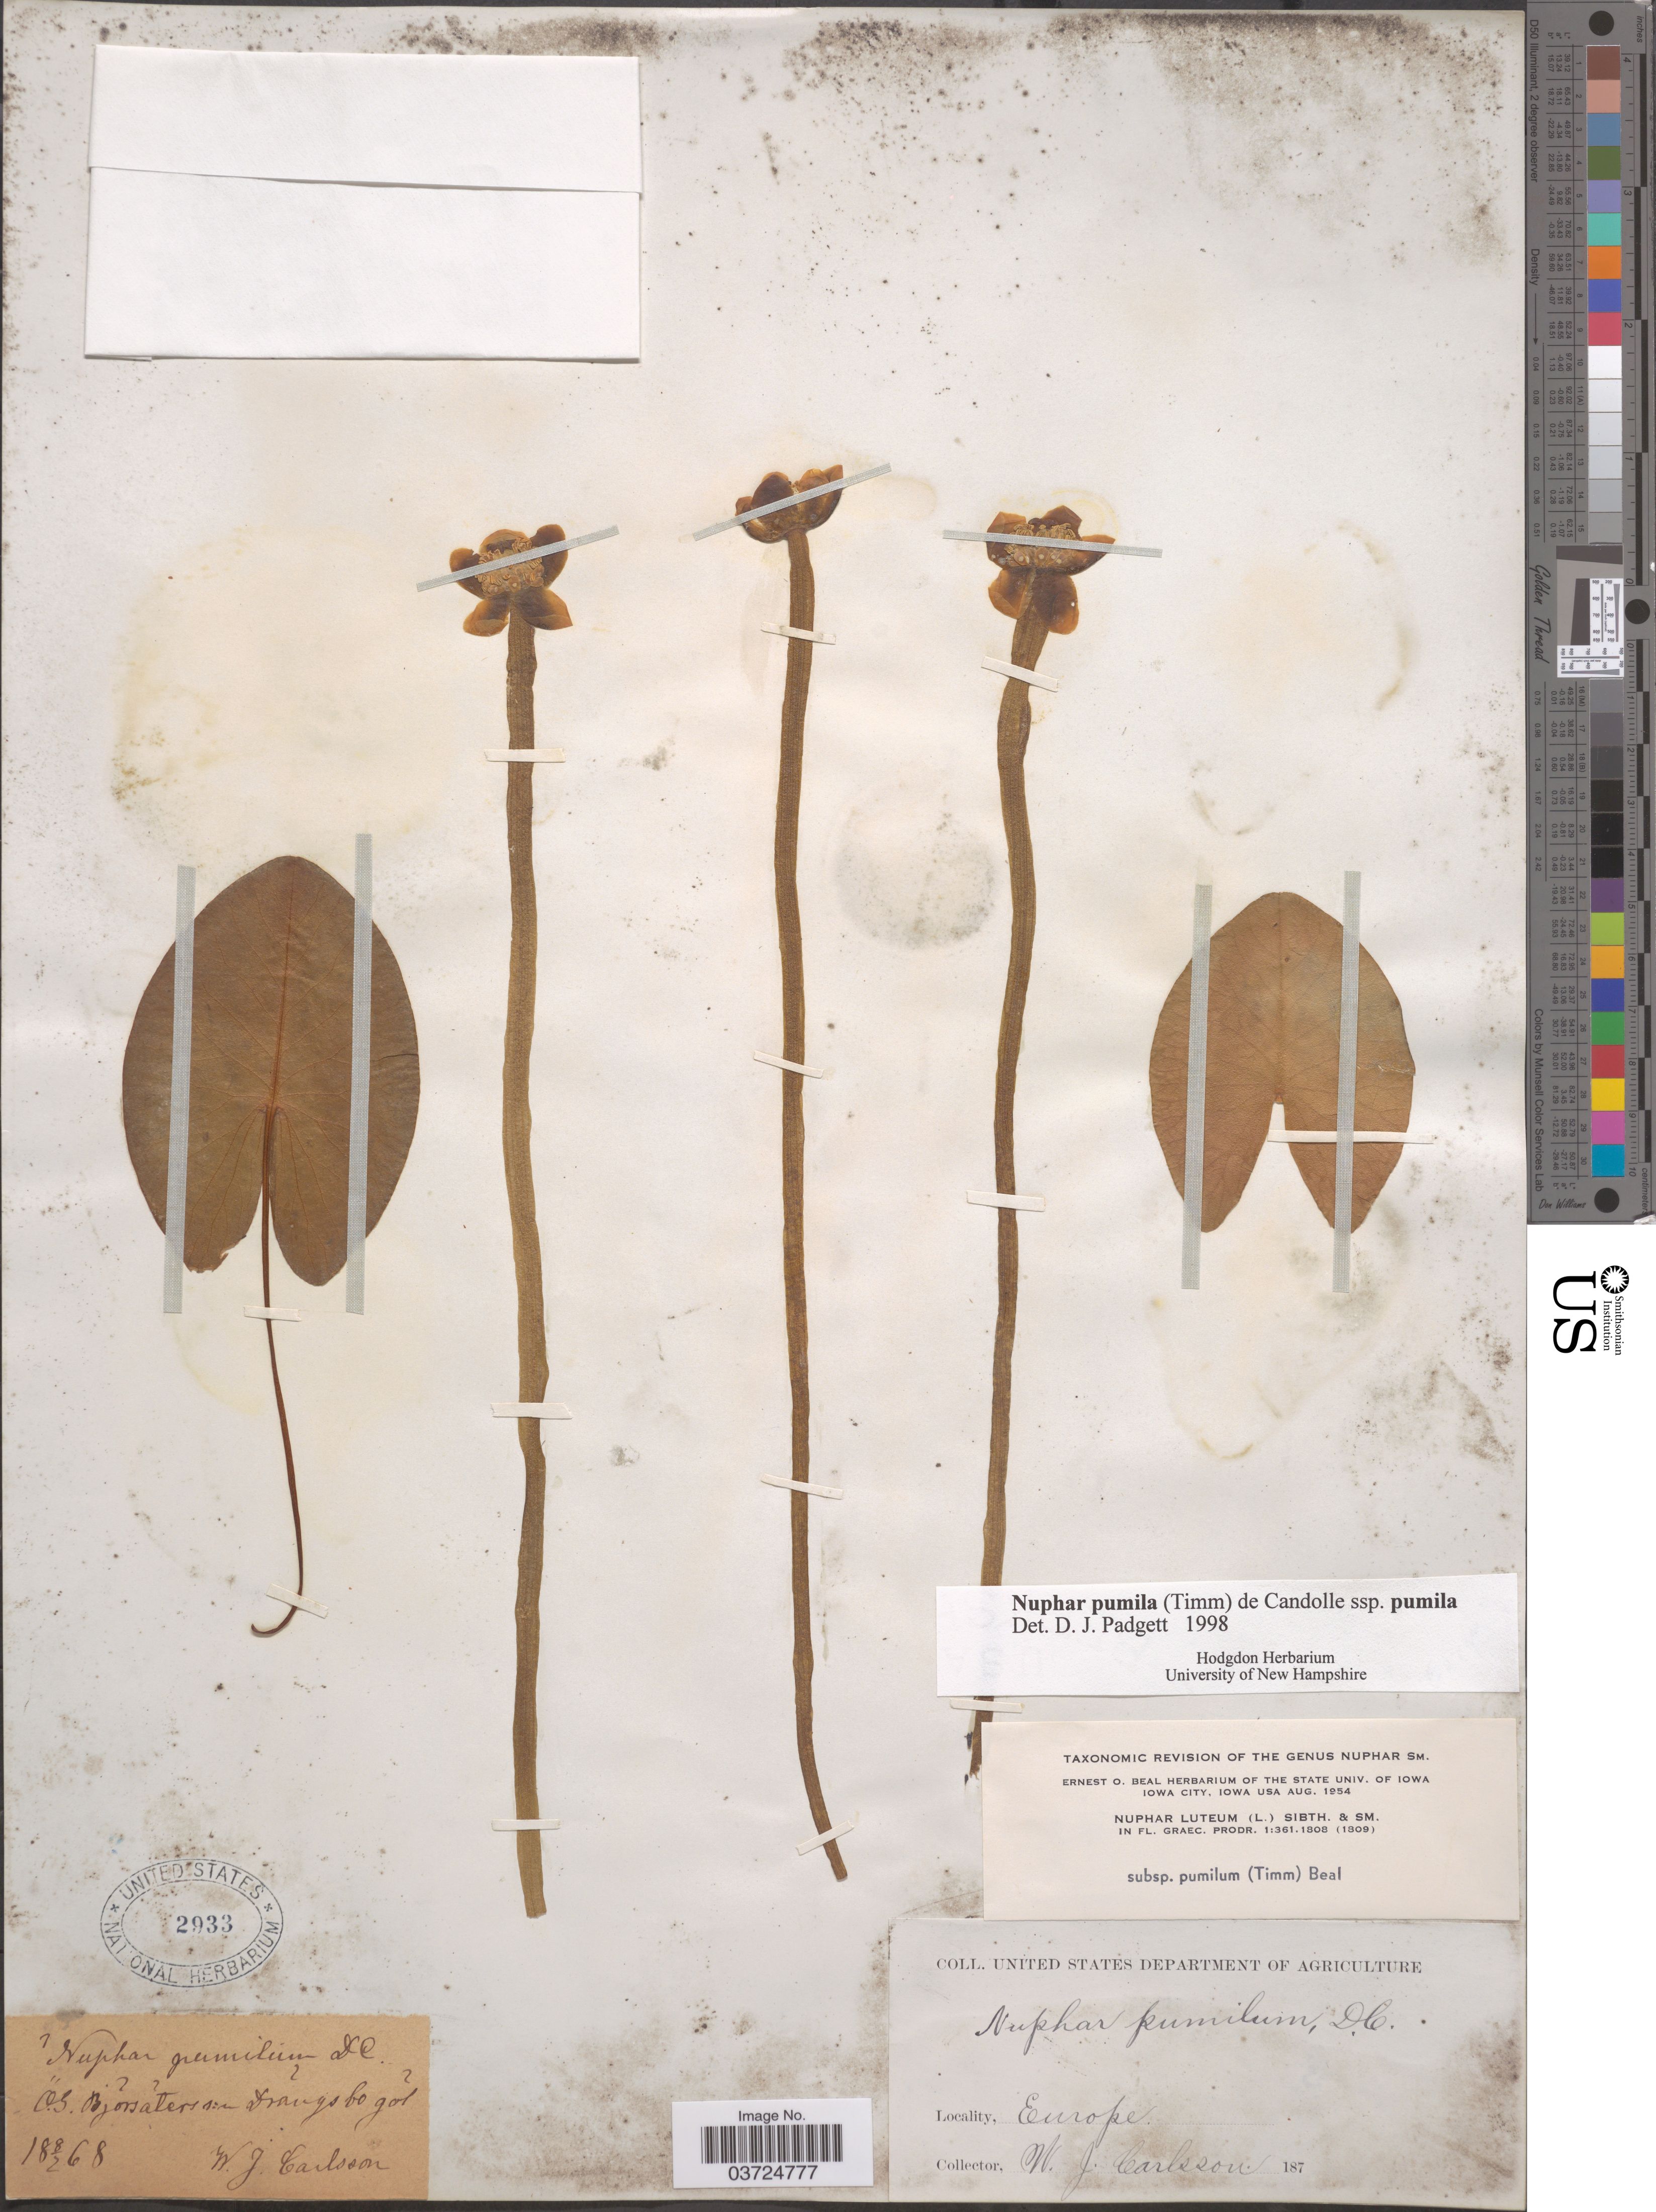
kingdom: Plantae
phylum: Tracheophyta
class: Magnoliopsida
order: Nymphaeales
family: Nymphaeaceae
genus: Nuphar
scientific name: Nuphar pumila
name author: (Timm) DC.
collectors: W. Carlsson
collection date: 1868-02-08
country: Sweden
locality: OG. Björsäter s:n Drangsbo gd. Europe.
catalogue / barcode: US 2933